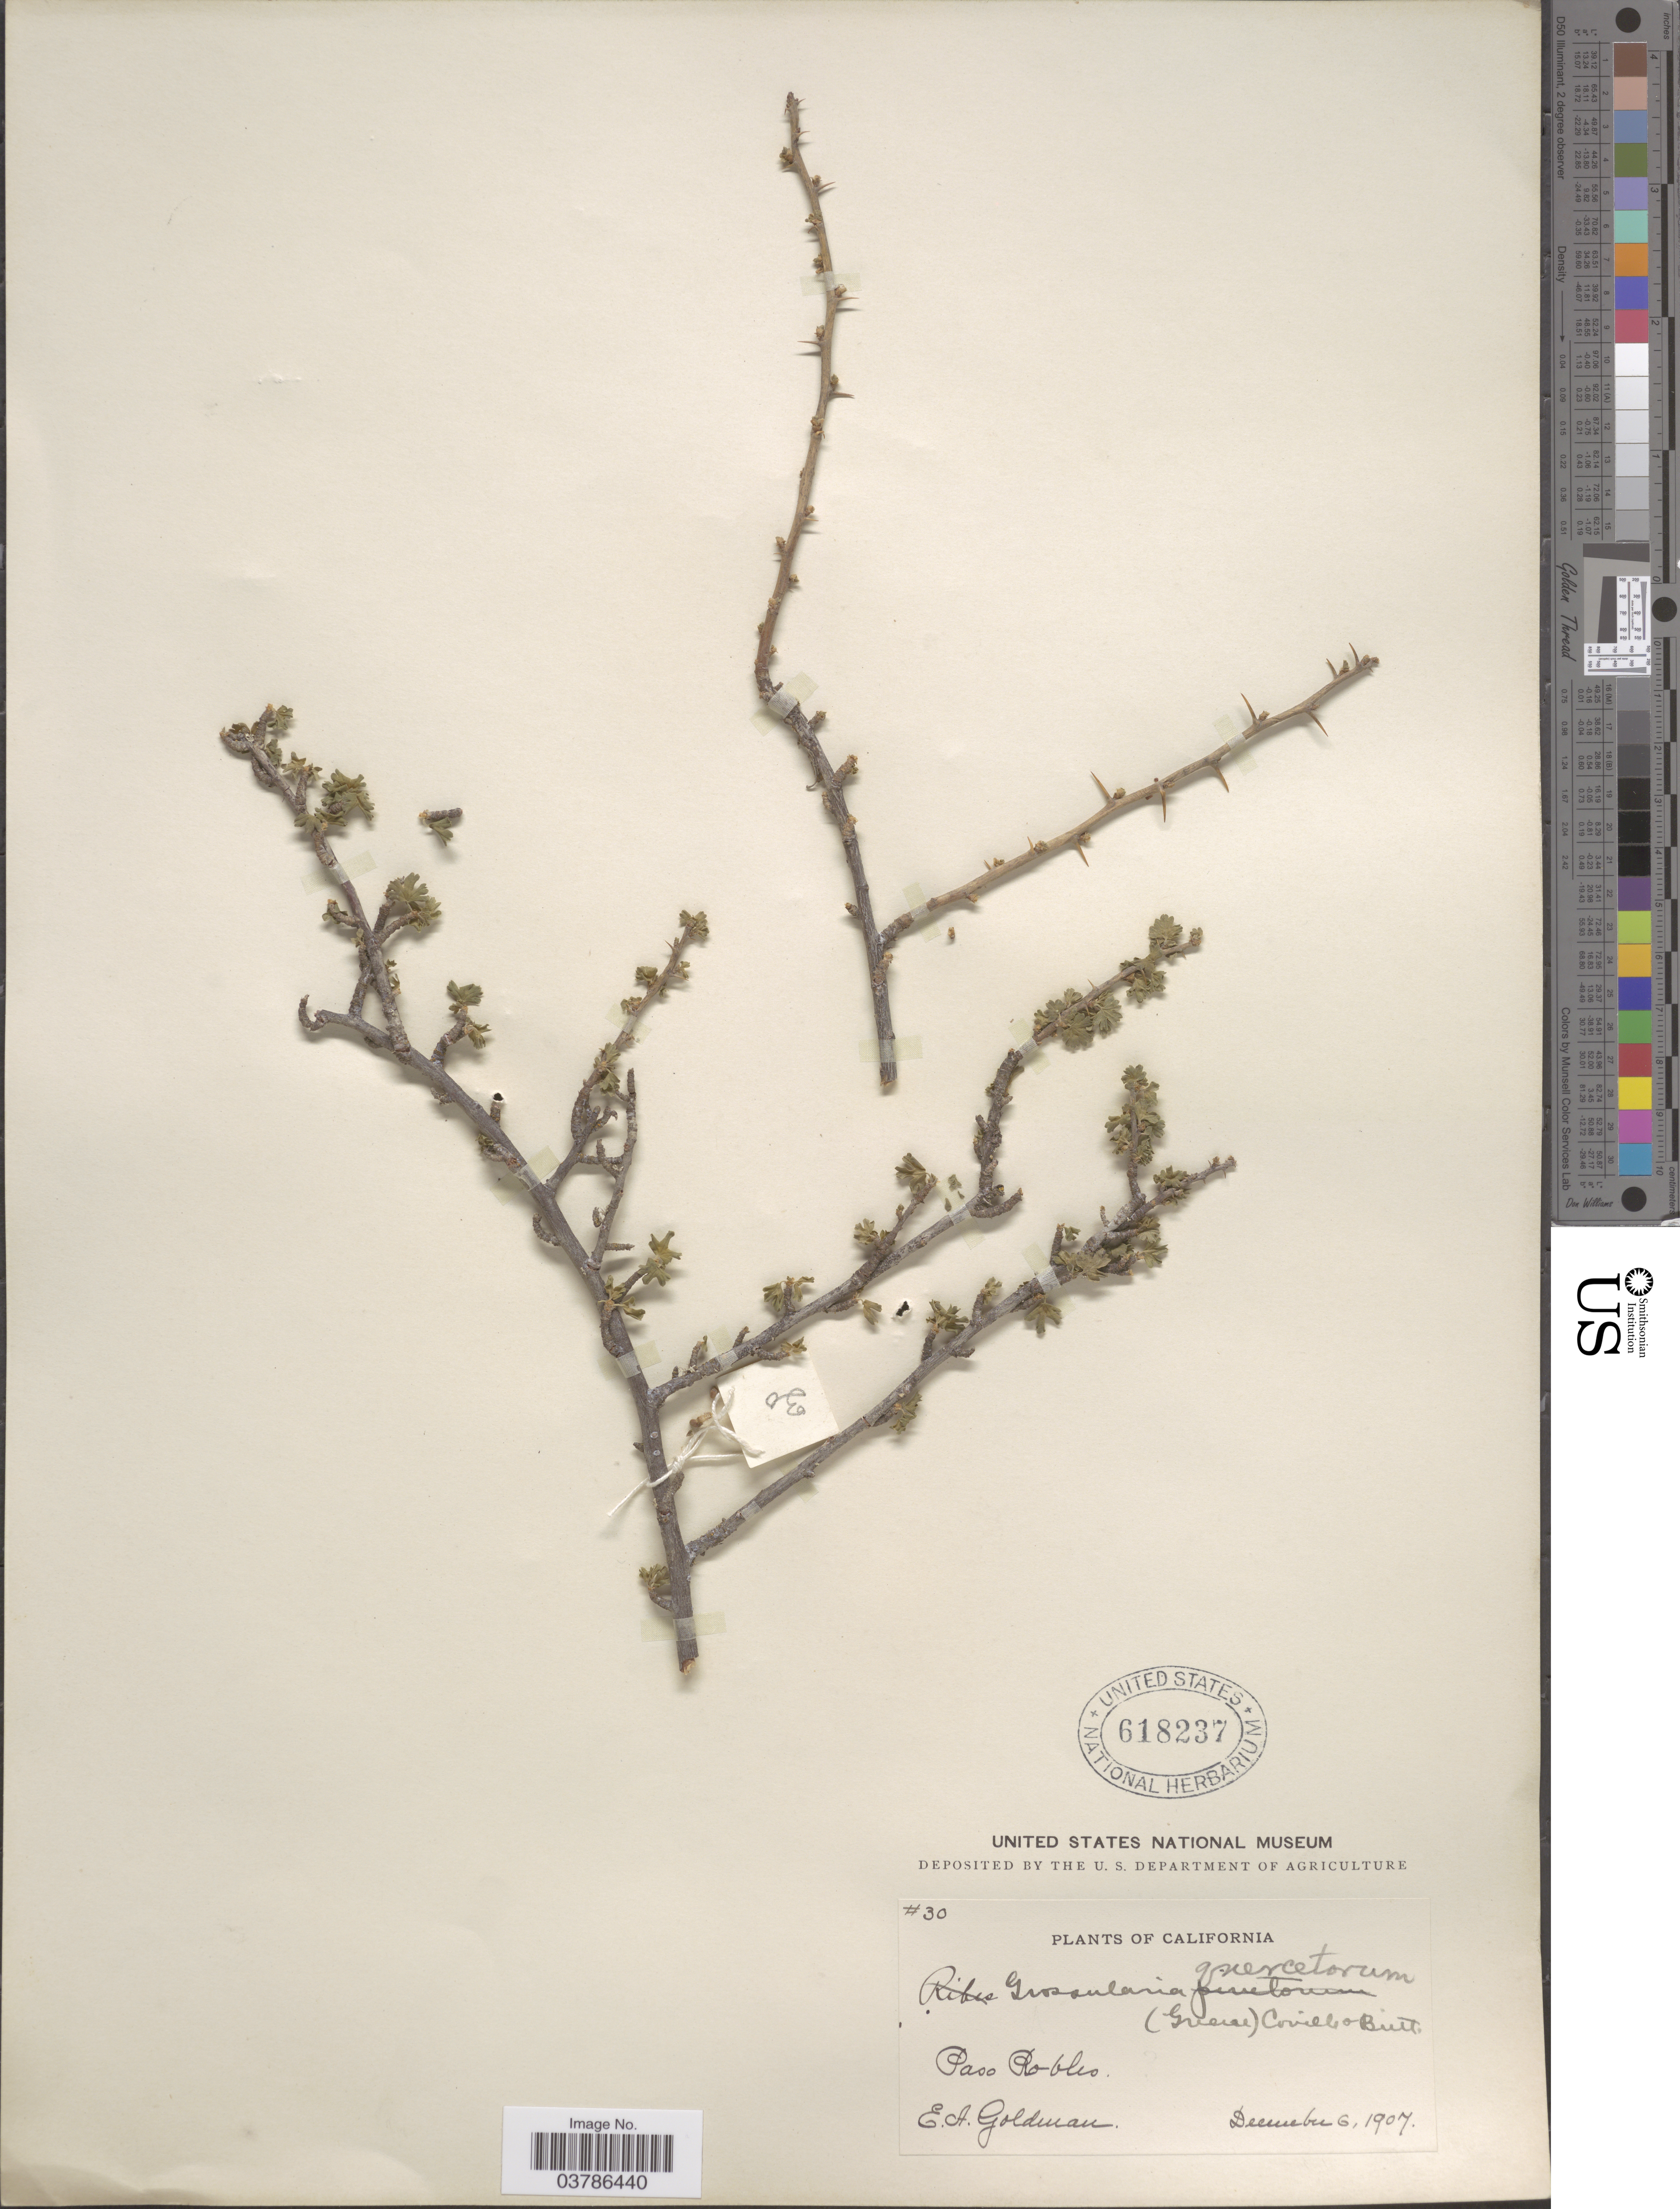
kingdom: Plantae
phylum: Tracheophyta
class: Magnoliopsida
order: Saxifragales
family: Grossulariaceae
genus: Ribes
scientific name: Ribes quercetorum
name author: Greene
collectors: E. A. Goldman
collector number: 30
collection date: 1907-12-06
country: United States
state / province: California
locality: Paso Robles.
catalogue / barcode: US 618237